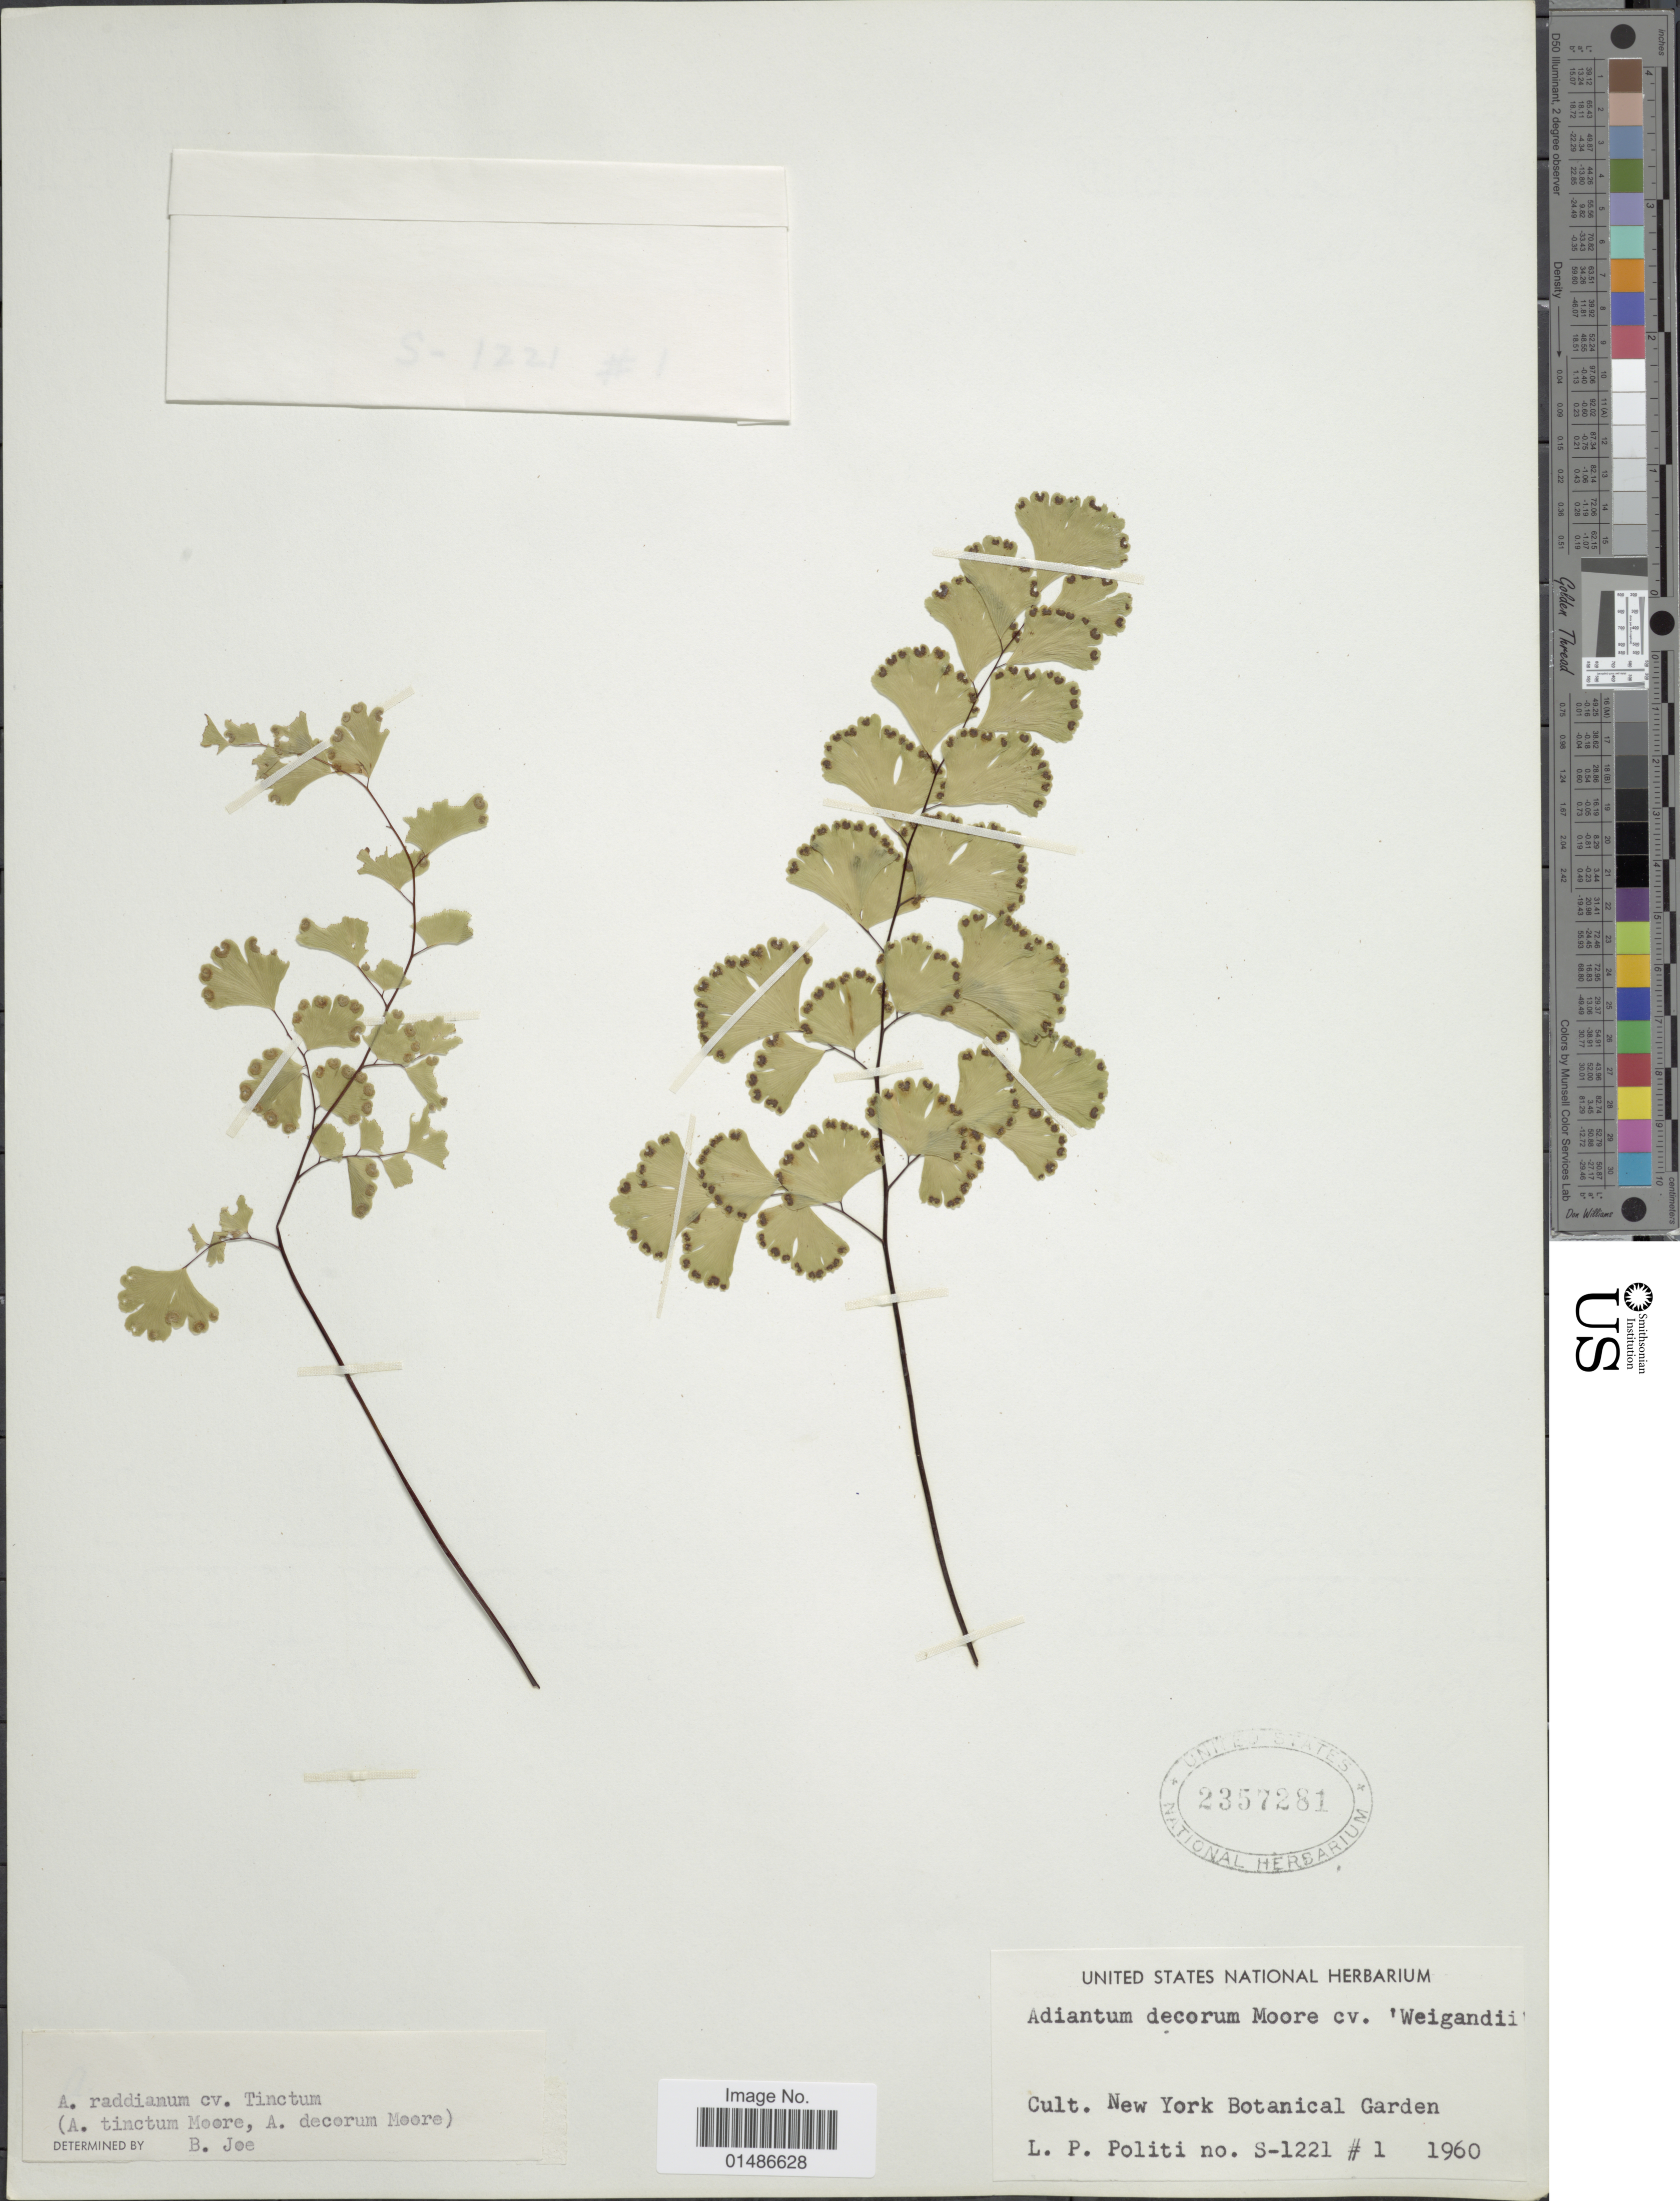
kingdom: Plantae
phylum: Tracheophyta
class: Polypodiopsida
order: Polypodiales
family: Pteridaceae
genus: Adiantum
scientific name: Adiantum raddianum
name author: C. Presl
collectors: L. Politi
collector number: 1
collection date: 1960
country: United States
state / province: New York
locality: Cult. New York Botanical Garden S-1221.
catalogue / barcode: US 2357281